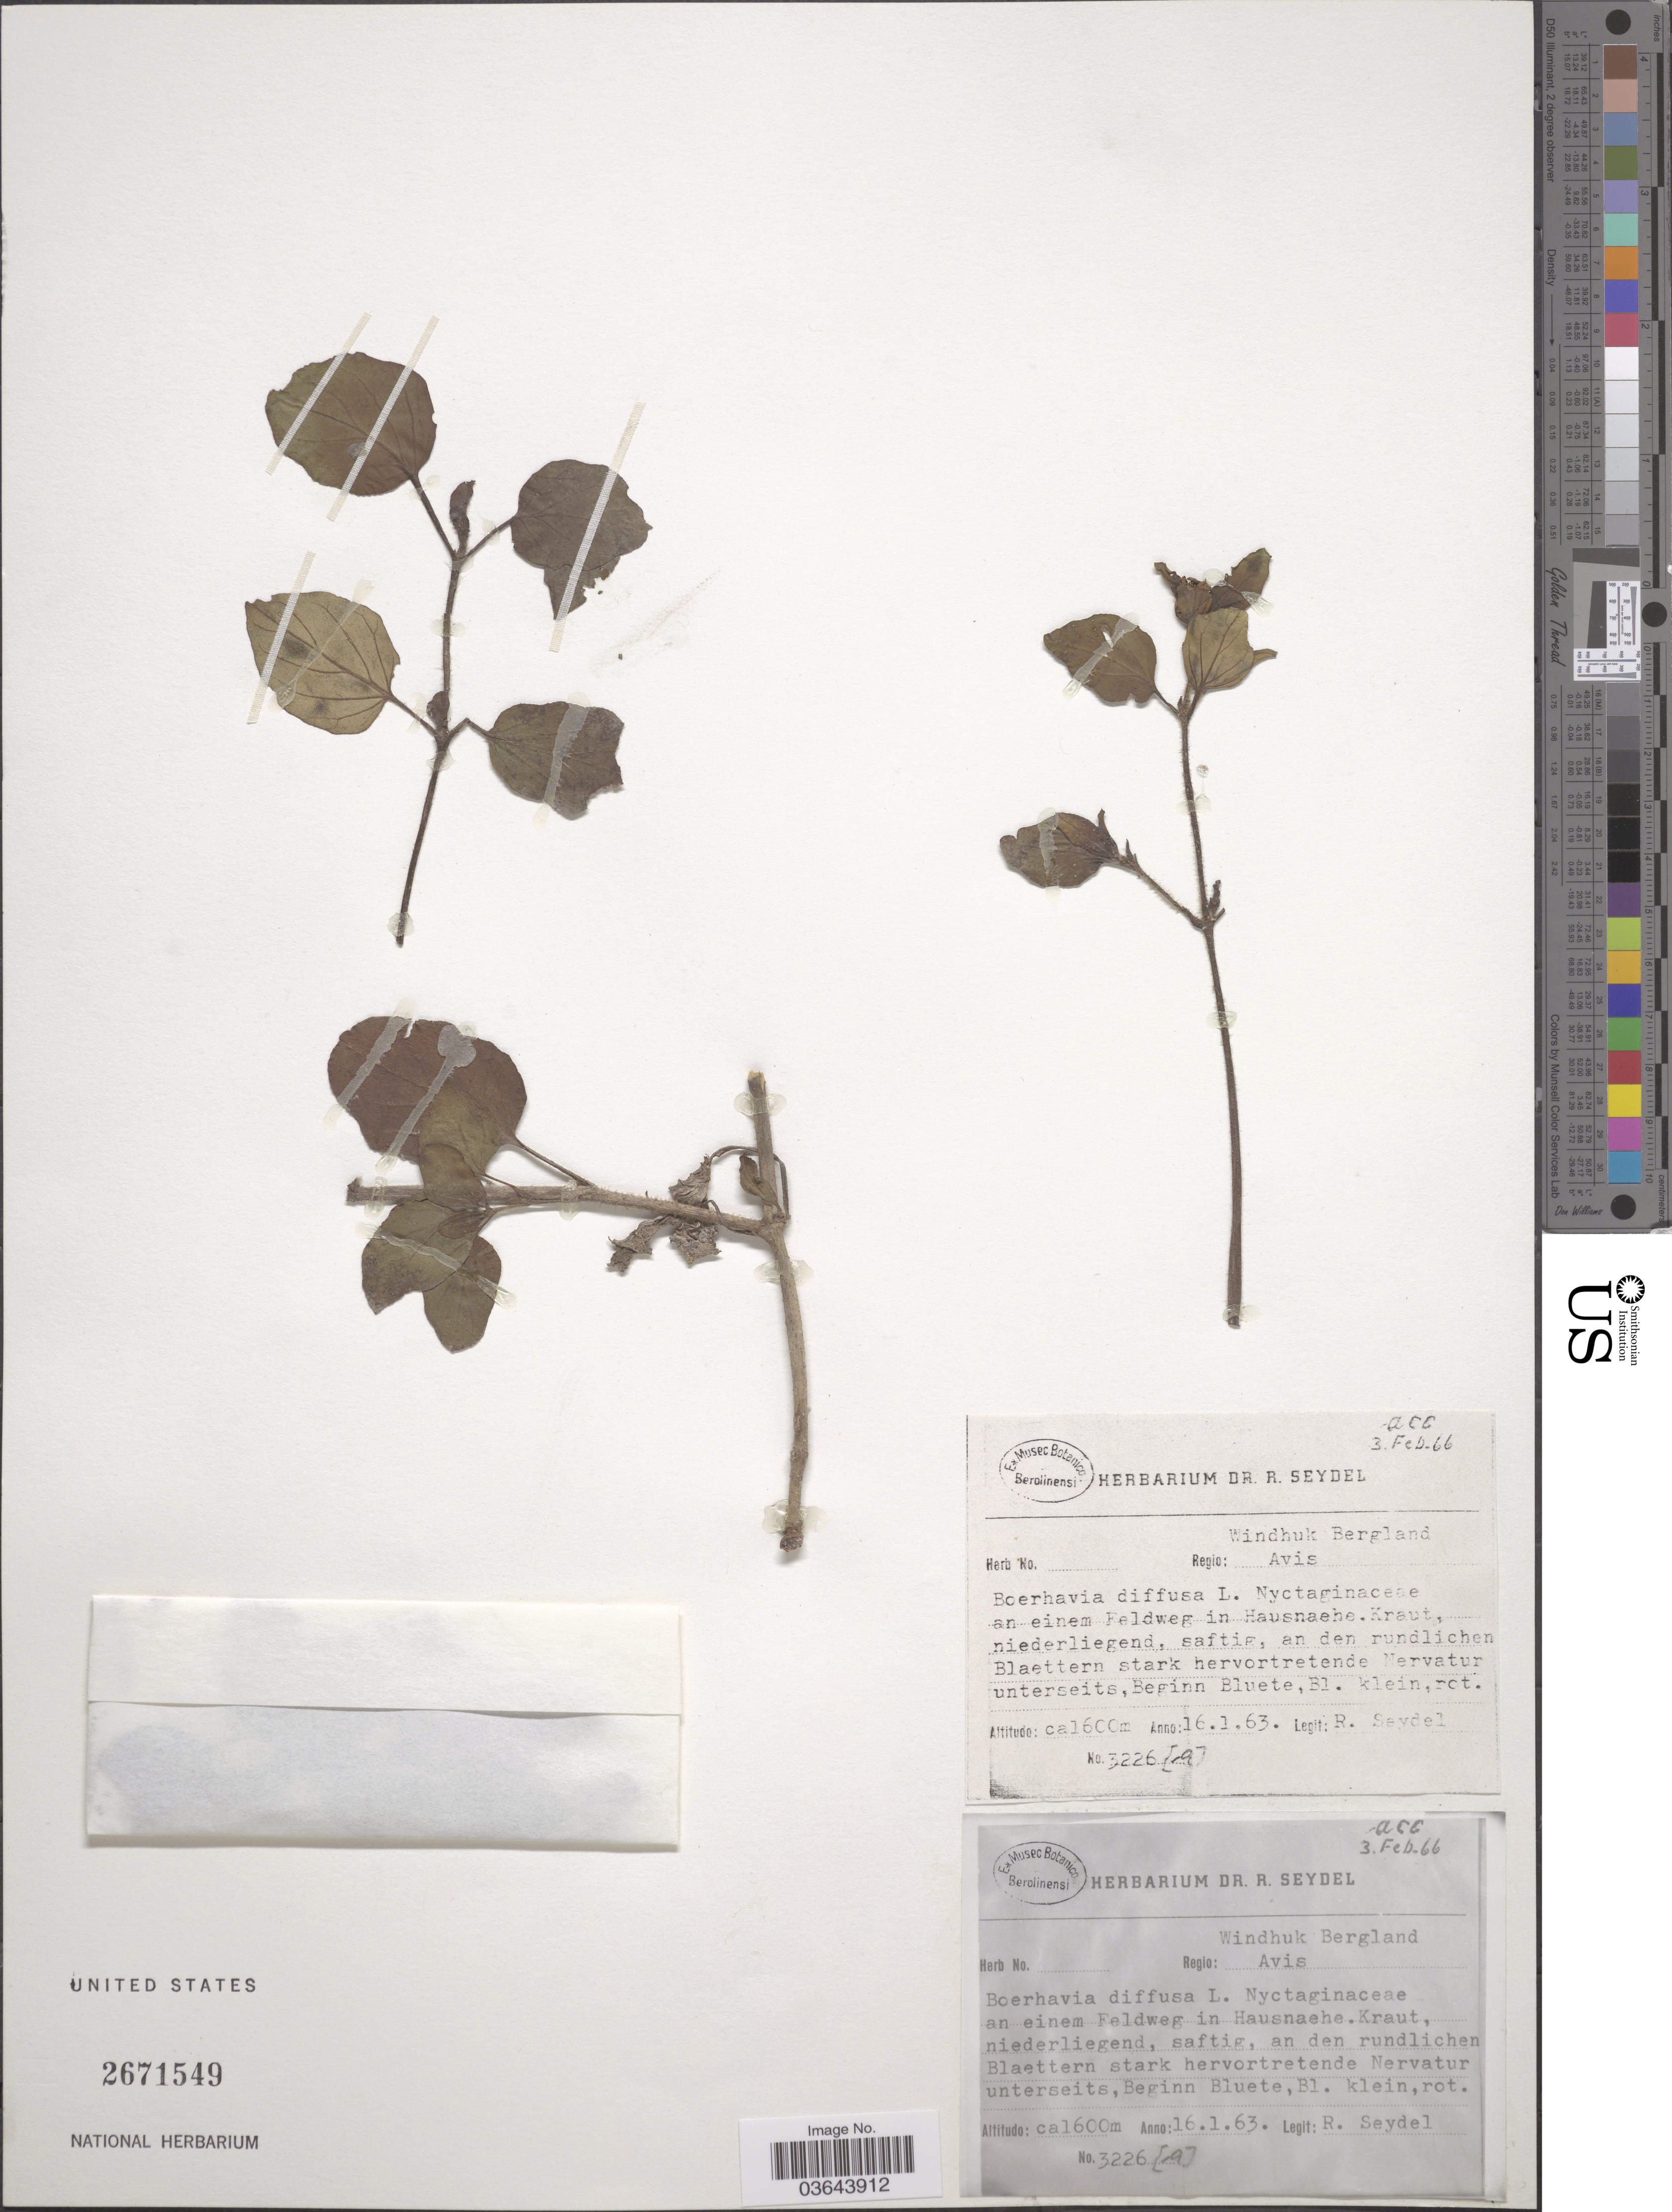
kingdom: Plantae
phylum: Tracheophyta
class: Magnoliopsida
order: Caryophyllales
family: Nyctaginaceae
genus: Boerhavia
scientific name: Boerhavia diffusa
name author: L.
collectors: R. Seydel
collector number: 3226[a]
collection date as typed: Transcribed d/m/y: 16/1/63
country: Namibia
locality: Regio: Windhuk Bergland Avis.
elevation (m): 1600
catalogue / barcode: US 2671549